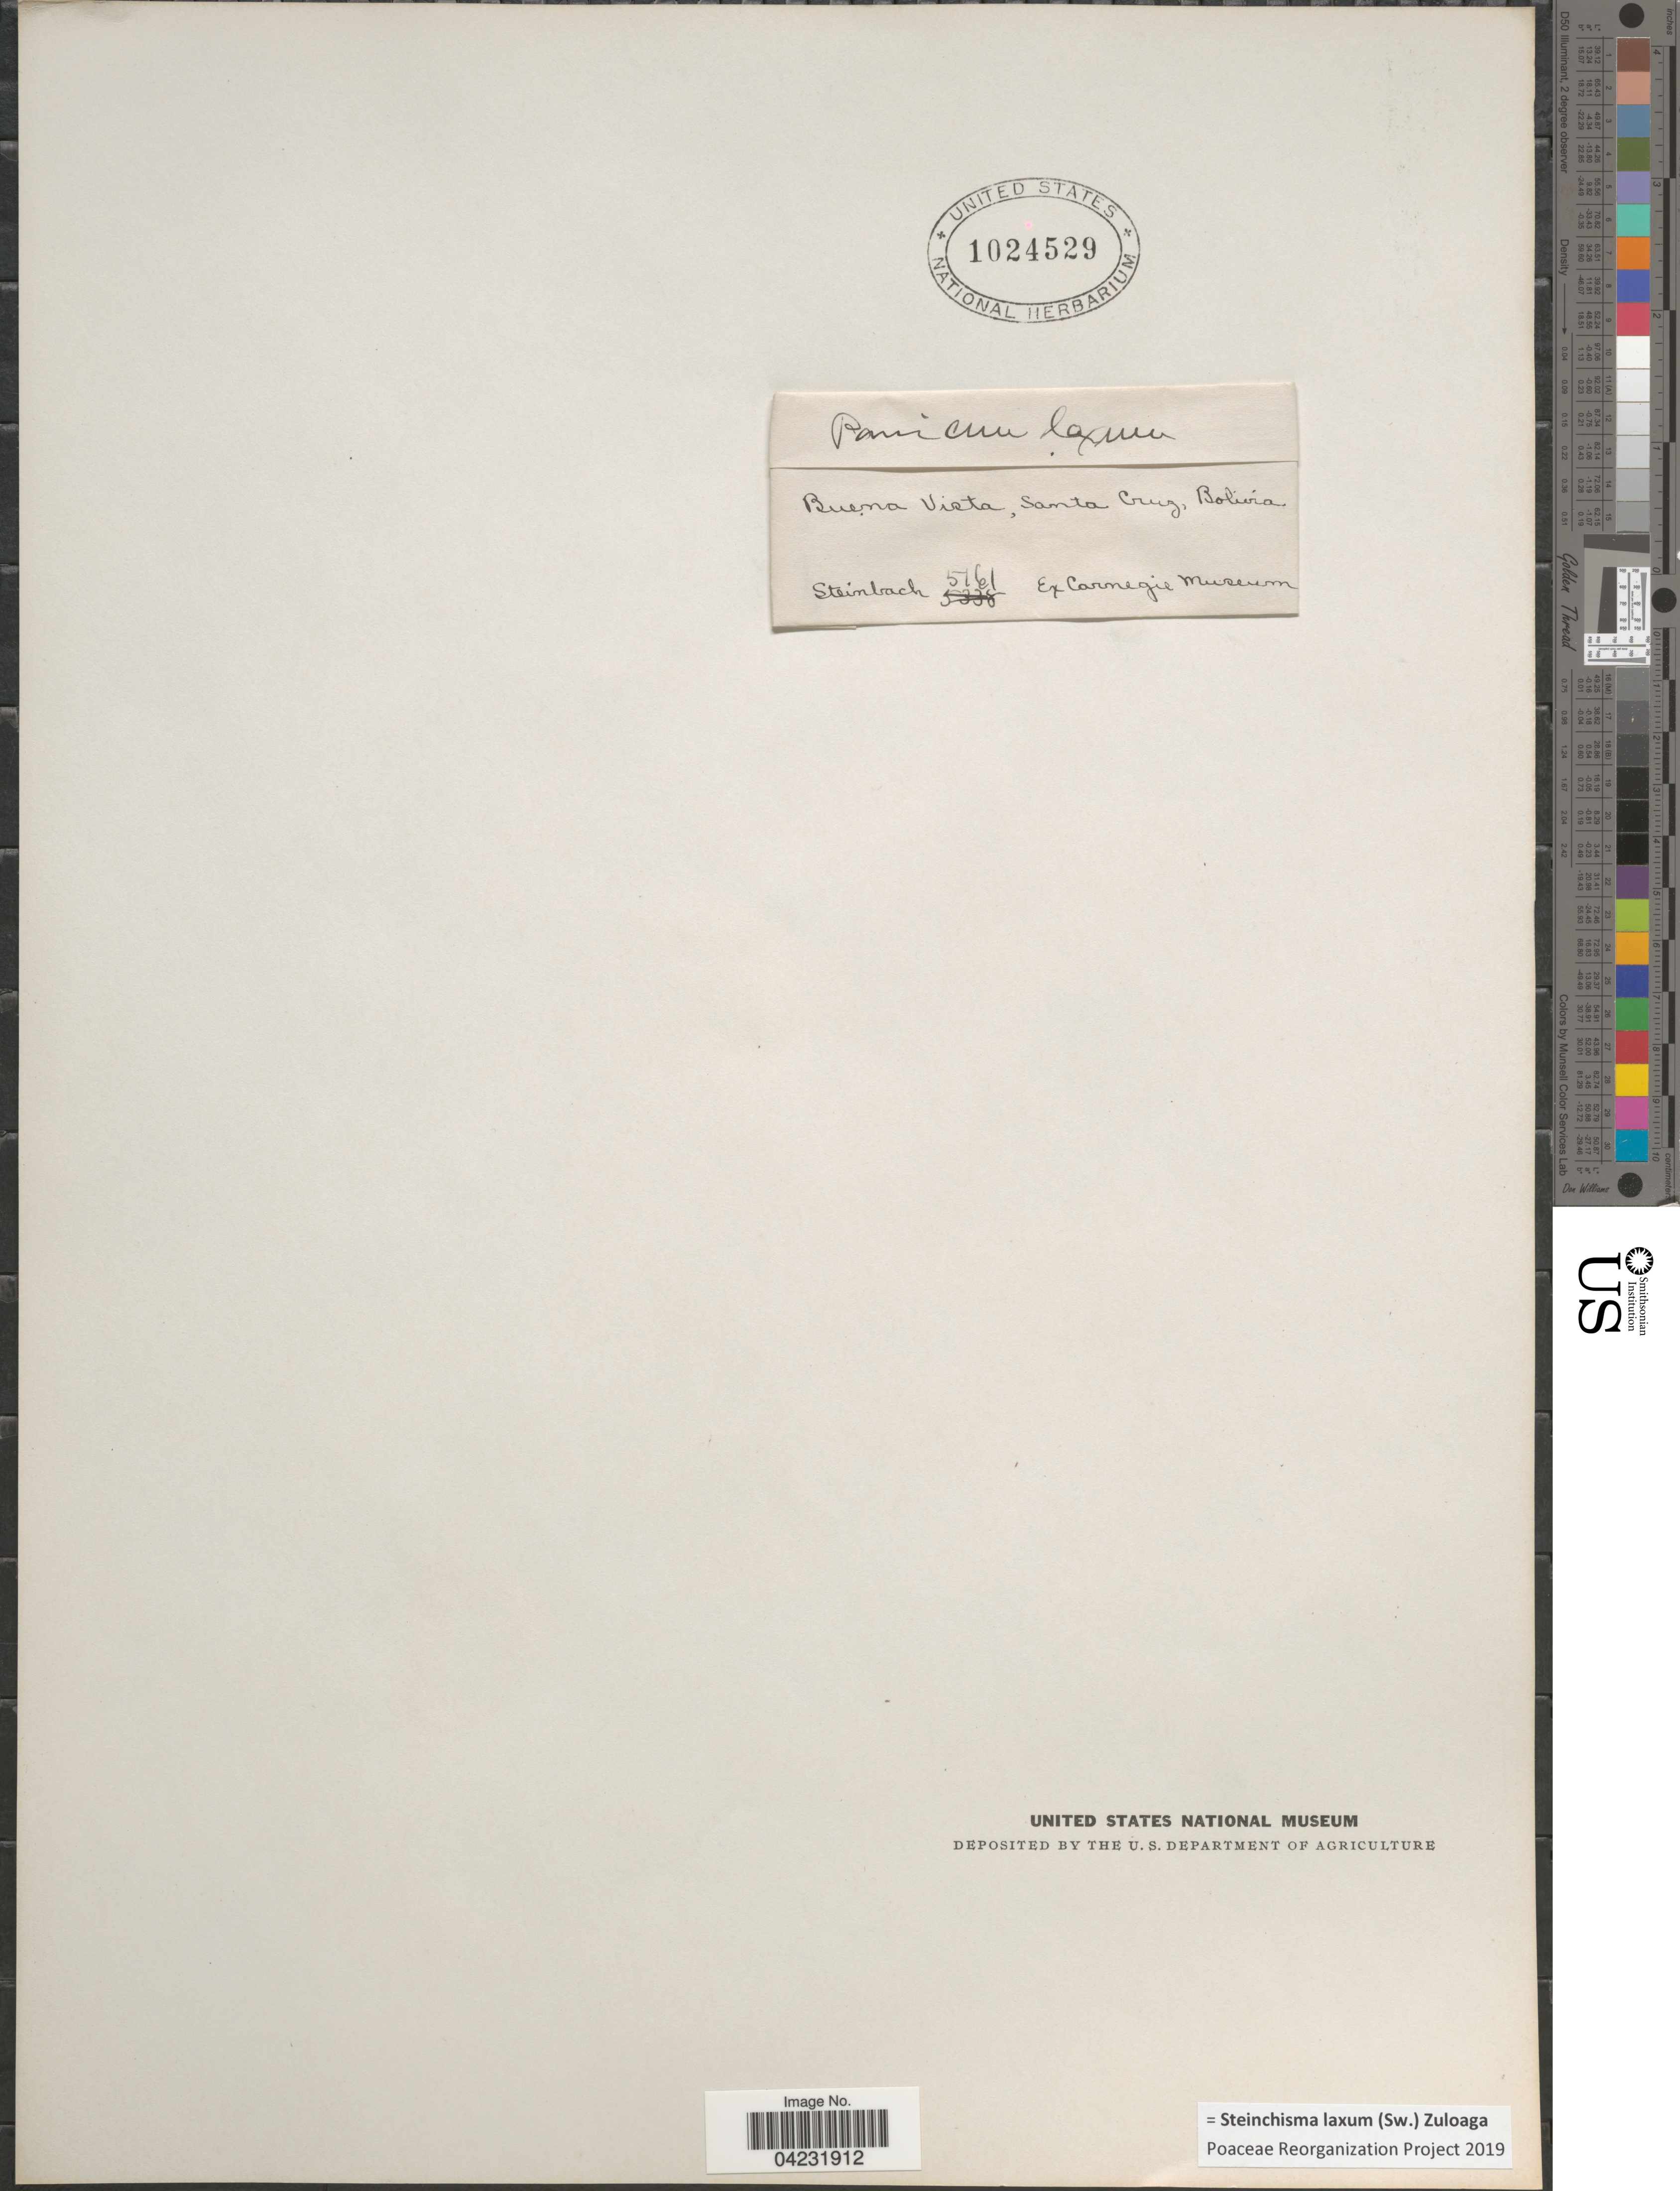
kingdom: Plantae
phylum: Tracheophyta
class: Liliopsida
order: Poales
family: Poaceae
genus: Steinchisma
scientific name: Steinchisma laxum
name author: (Sw.) Zuloaga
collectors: Steinbach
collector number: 5161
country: Bolivia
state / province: Santa Cruz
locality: Buena Vista.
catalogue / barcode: US 1024529